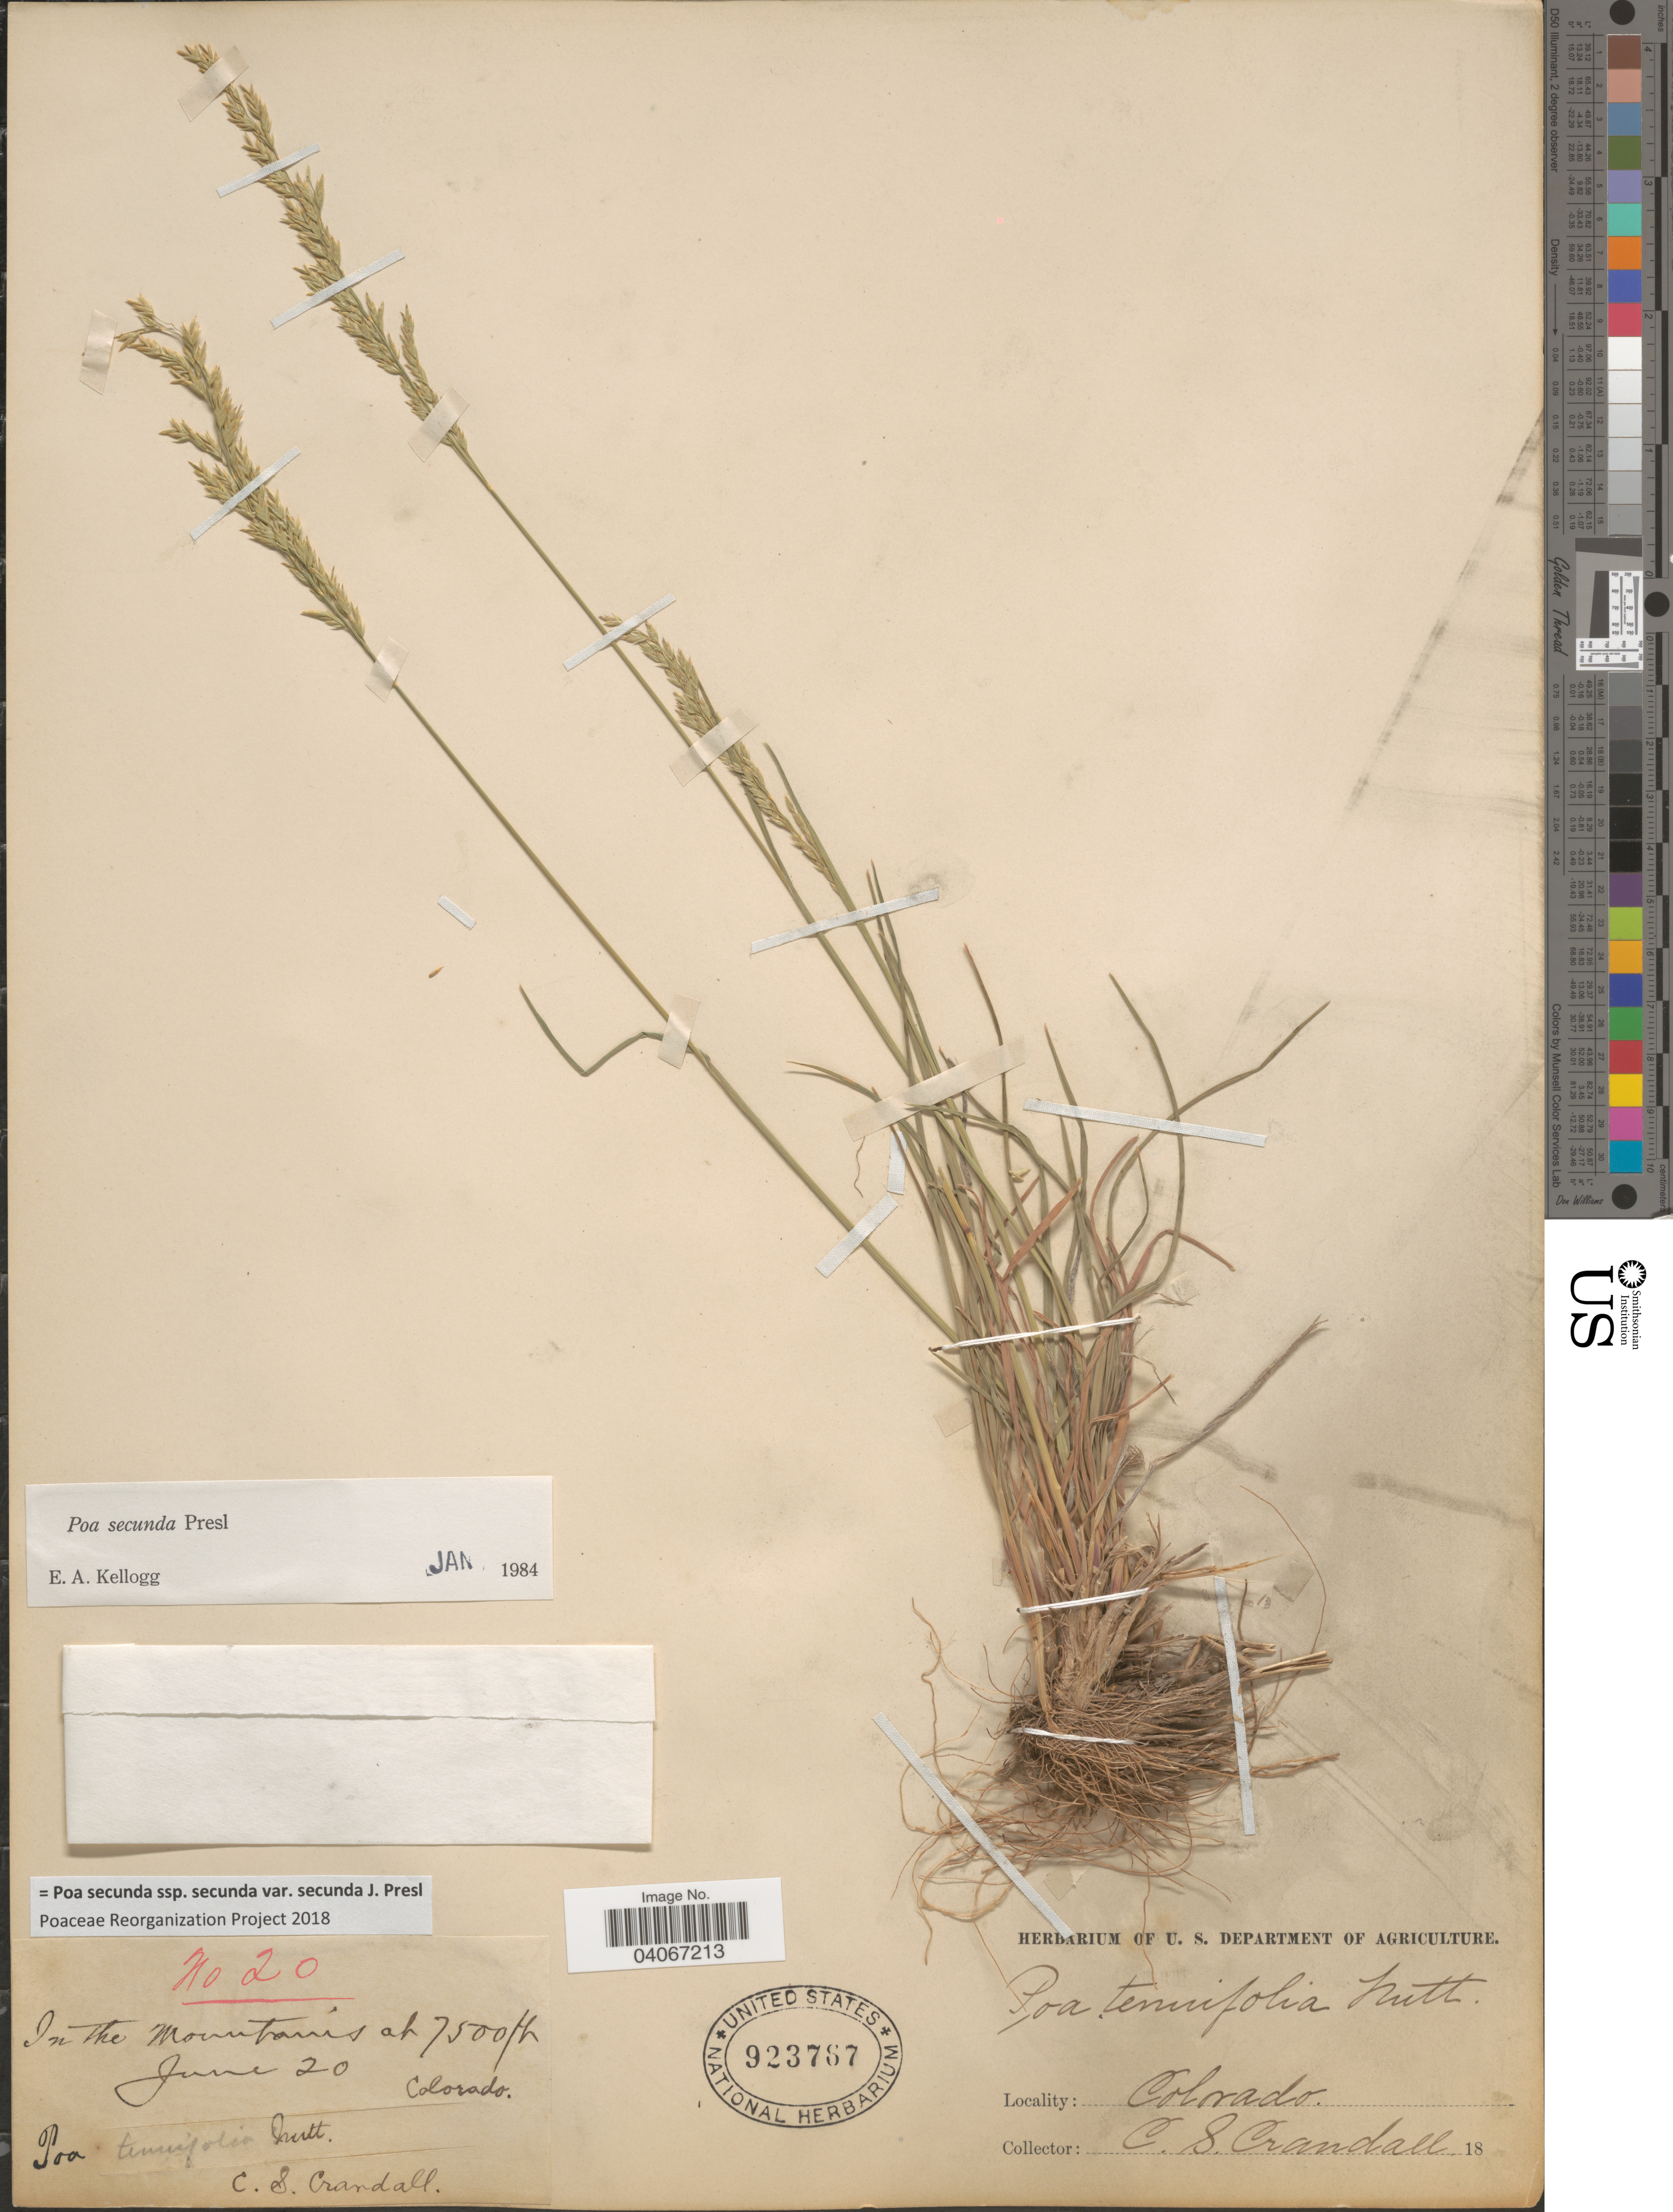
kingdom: Plantae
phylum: Tracheophyta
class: Liliopsida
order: Poales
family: Poaceae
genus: Poa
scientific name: Poa secunda subsp. secunda var. secunda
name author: J. Presl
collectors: C. Crandall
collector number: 20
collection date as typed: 20 June 18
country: United States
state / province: Colorado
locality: In the mountains.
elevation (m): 2286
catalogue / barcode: US 923767